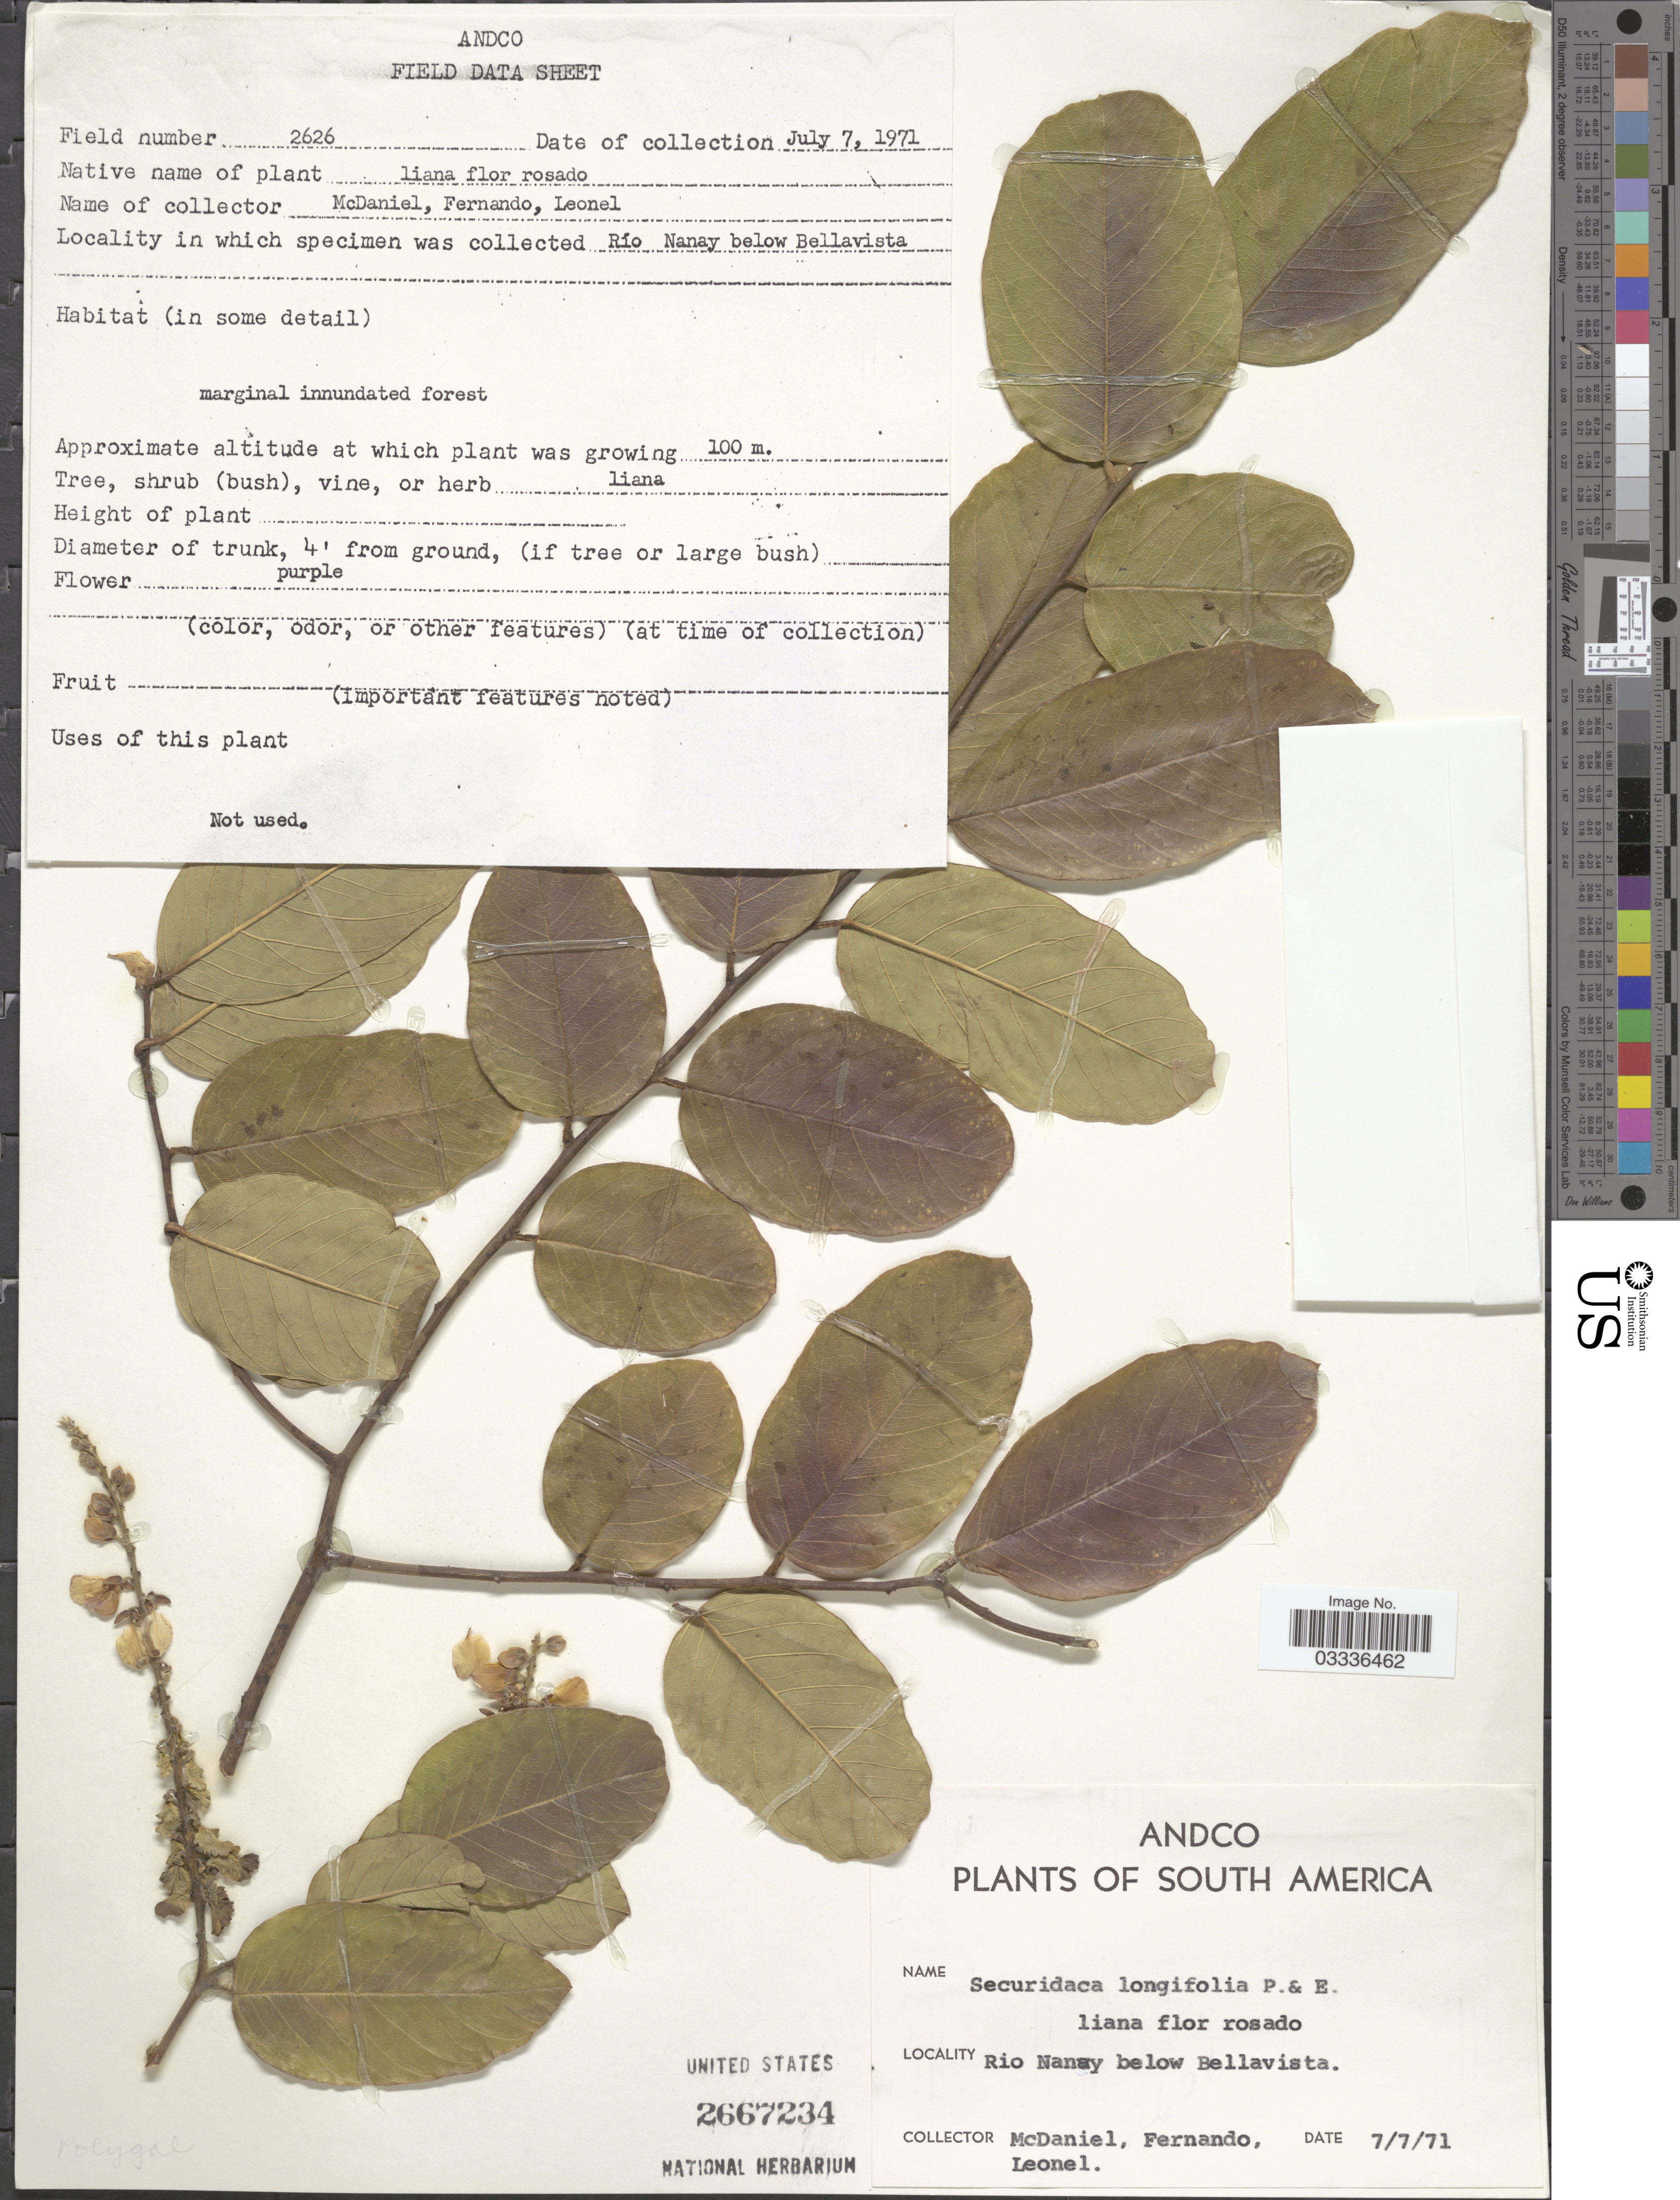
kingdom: Plantae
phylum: Tracheophyta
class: Magnoliopsida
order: Fabales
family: Polygalaceae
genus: Securidaca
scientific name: Securidaca longifolia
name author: Poepp. & Endl.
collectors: -- McDaniel, -- Fernando & -- Leonel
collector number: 2626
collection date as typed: Transcribed d/m/y: 7/7/71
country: Peru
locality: Rio Nanay below Bellavista.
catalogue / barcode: US 2667234